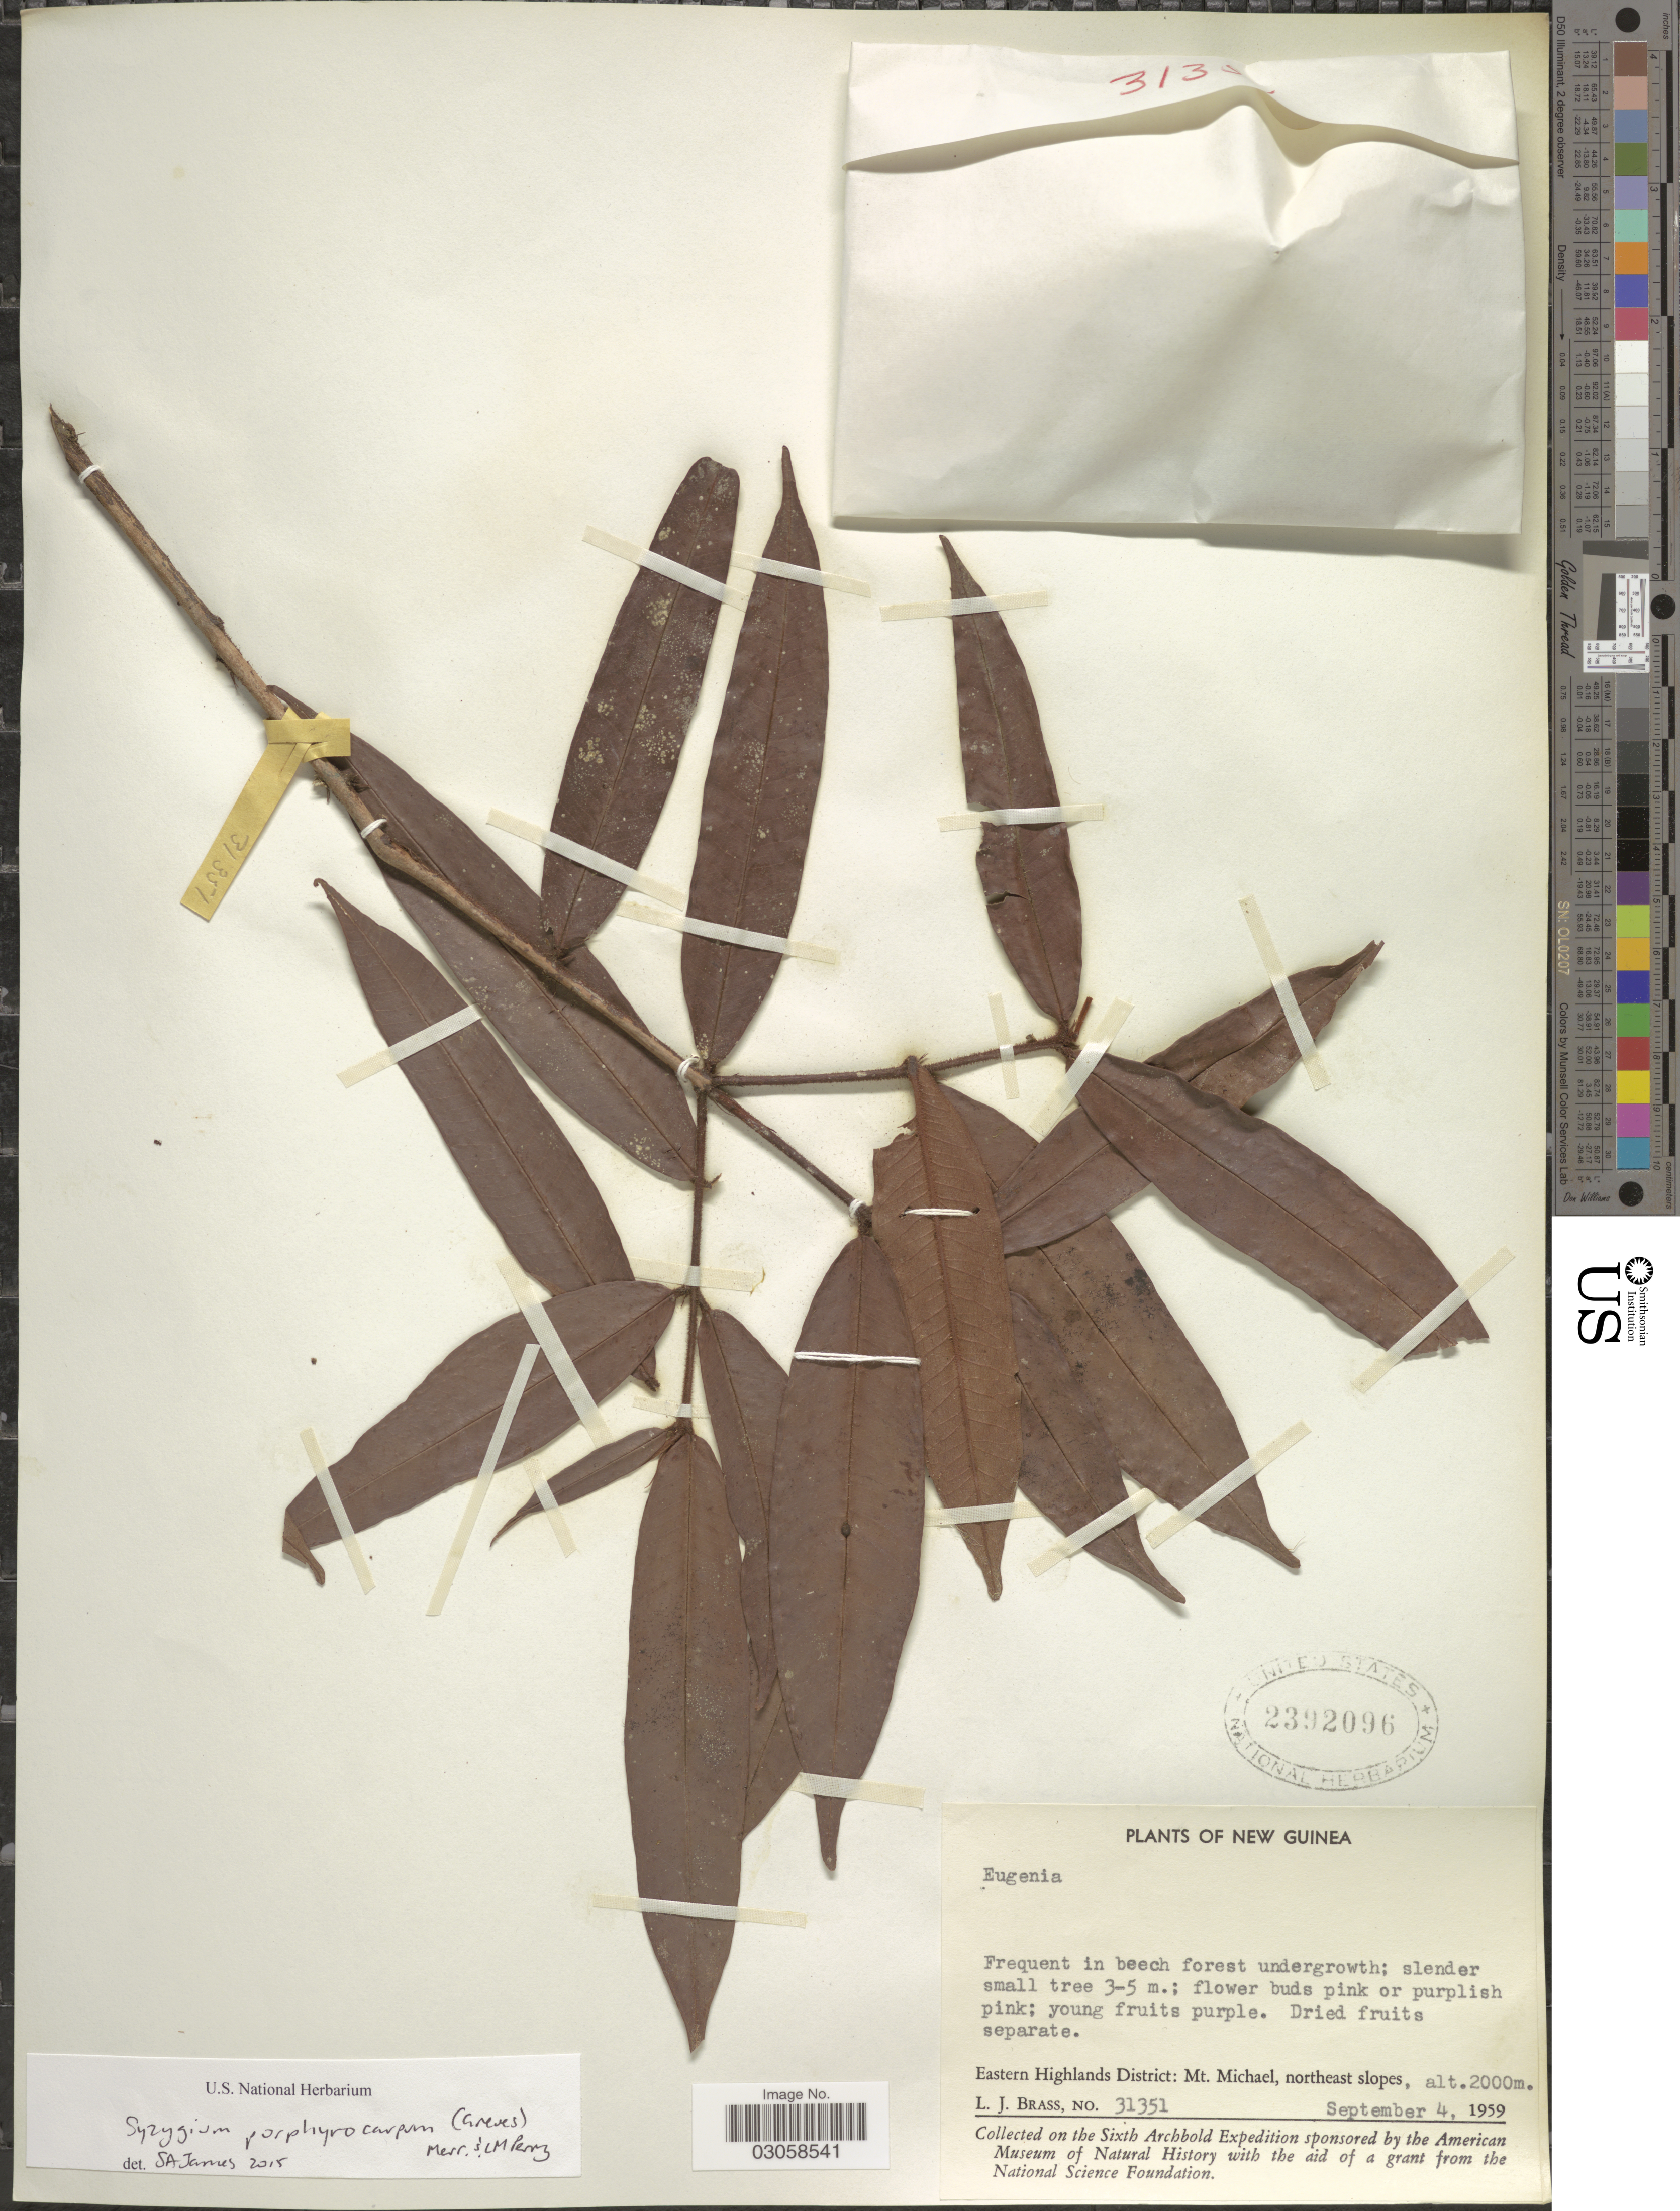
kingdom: Plantae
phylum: Tracheophyta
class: Magnoliopsida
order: Myrtales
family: Myrtaceae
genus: Syzygium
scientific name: Syzygium porphyrocarpum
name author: (Greves) Merr. & L.M. Perry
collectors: L. J. Brass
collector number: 31351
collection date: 1959-09-04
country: Papua New Guinea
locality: Eastern Highlands District: Mt. Michael, northeast slopes.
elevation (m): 2000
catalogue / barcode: US 2392096